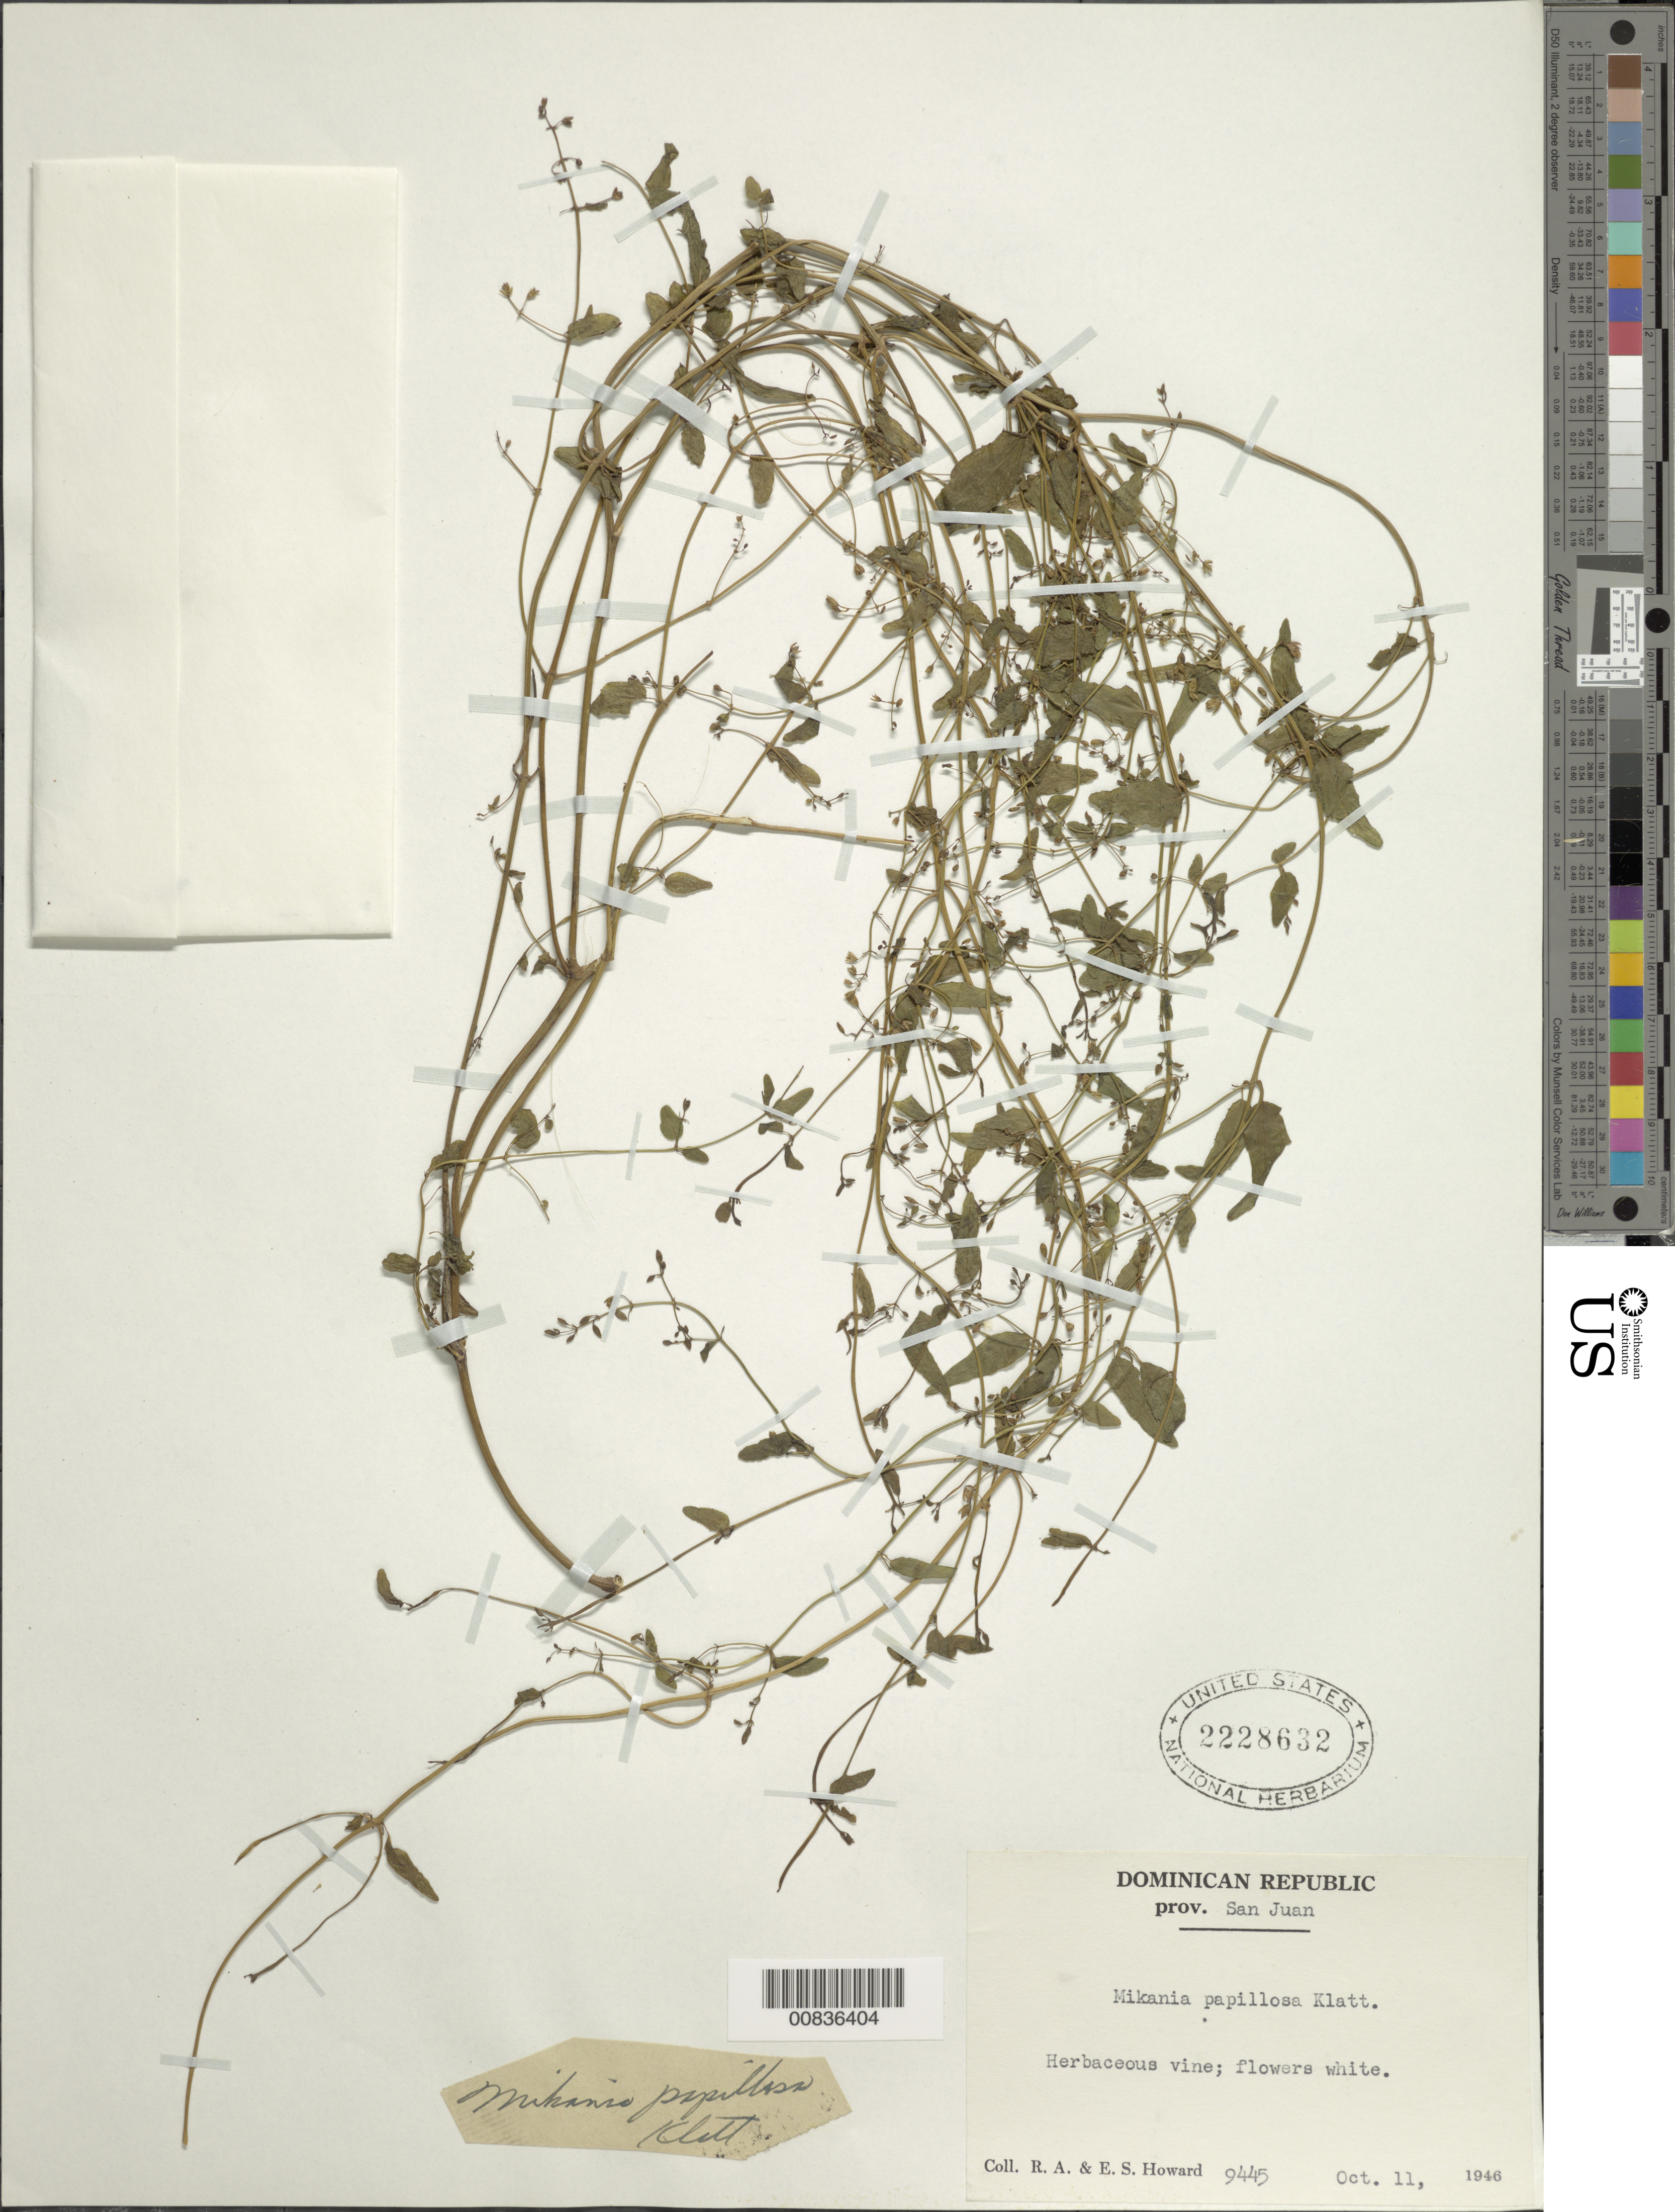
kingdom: Plantae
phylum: Tracheophyta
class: Magnoliopsida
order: Asterales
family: Asteraceae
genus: Mikania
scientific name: Mikania papillosa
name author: Klatt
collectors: R. A. Howard & E. S. Howard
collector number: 9445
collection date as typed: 11 Oct 1946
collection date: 1946-10-11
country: Dominican Republic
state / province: San Juan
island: Hispaniola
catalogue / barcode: US 2228632